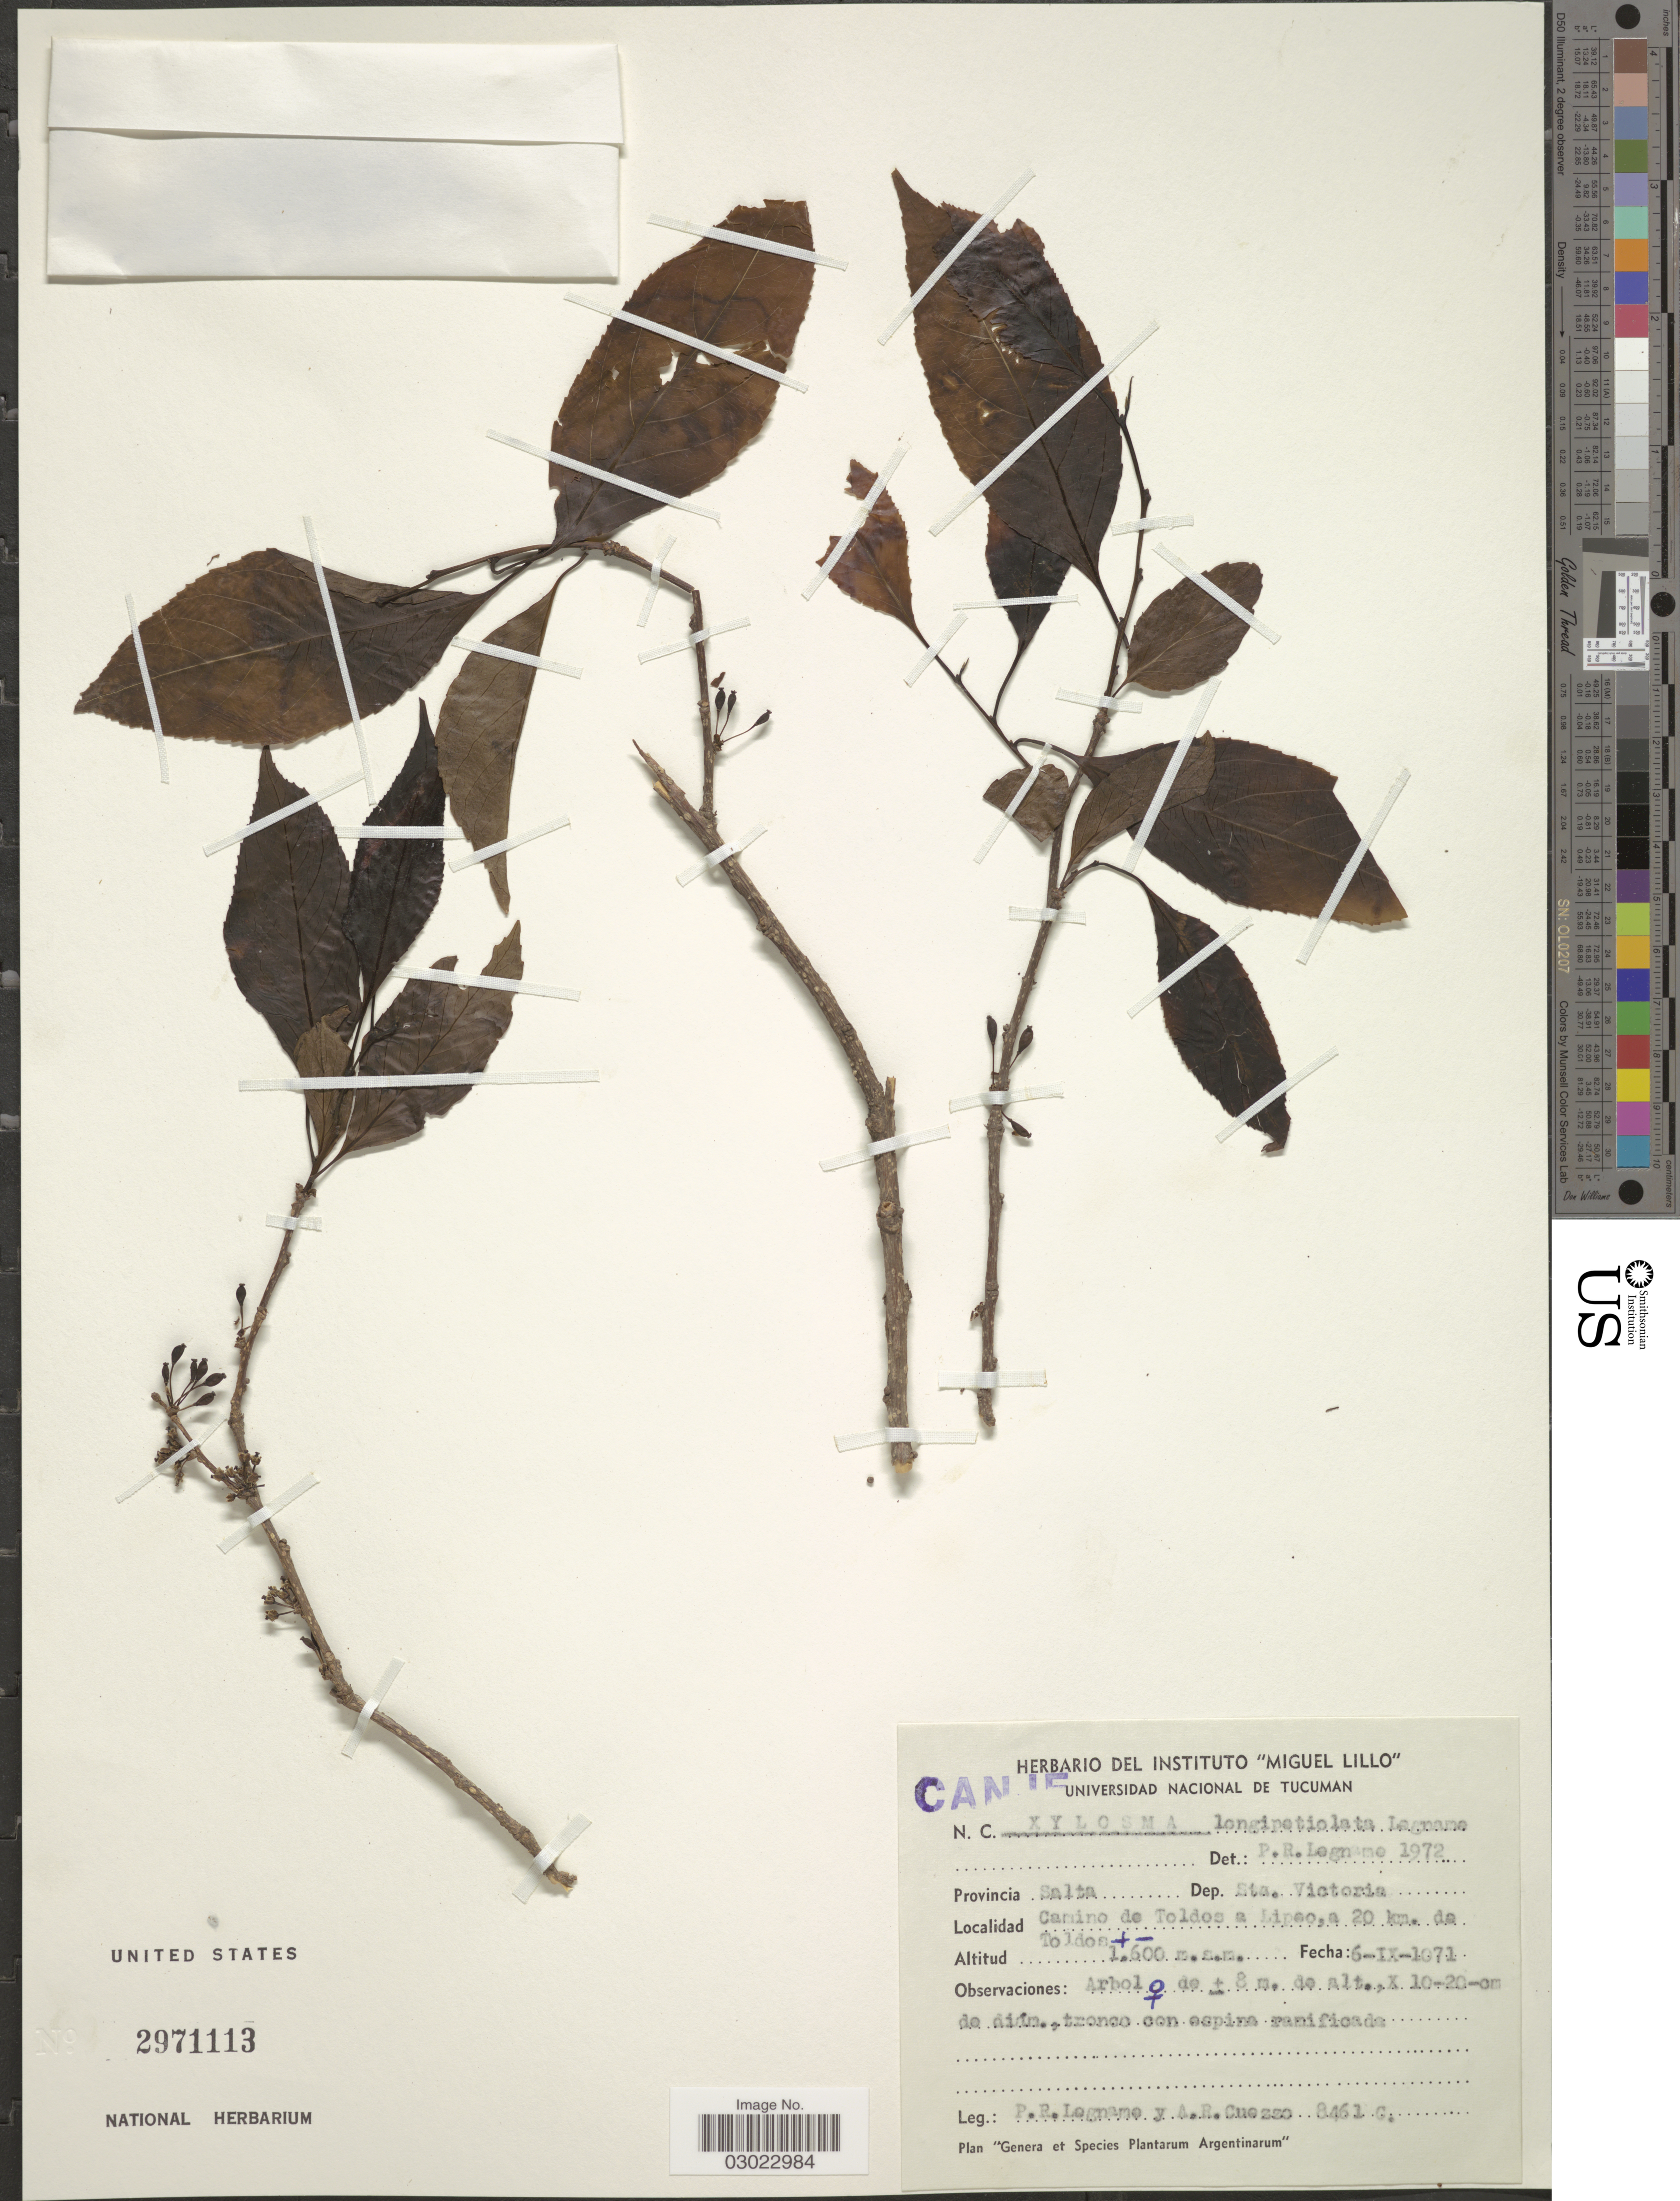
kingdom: Plantae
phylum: Tracheophyta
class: Magnoliopsida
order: Malpighiales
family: Salicaceae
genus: Xylosma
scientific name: Xylosma longipetiolata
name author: Legname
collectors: P. R. Legname & A. Cuezzo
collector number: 8461C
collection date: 1971-09-06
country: Argentina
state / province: Salta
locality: Dep. Sta. Victoria. Camino de Toldos a Lipeo, a 20 km. de Toldos.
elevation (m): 1600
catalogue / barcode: US 2971113